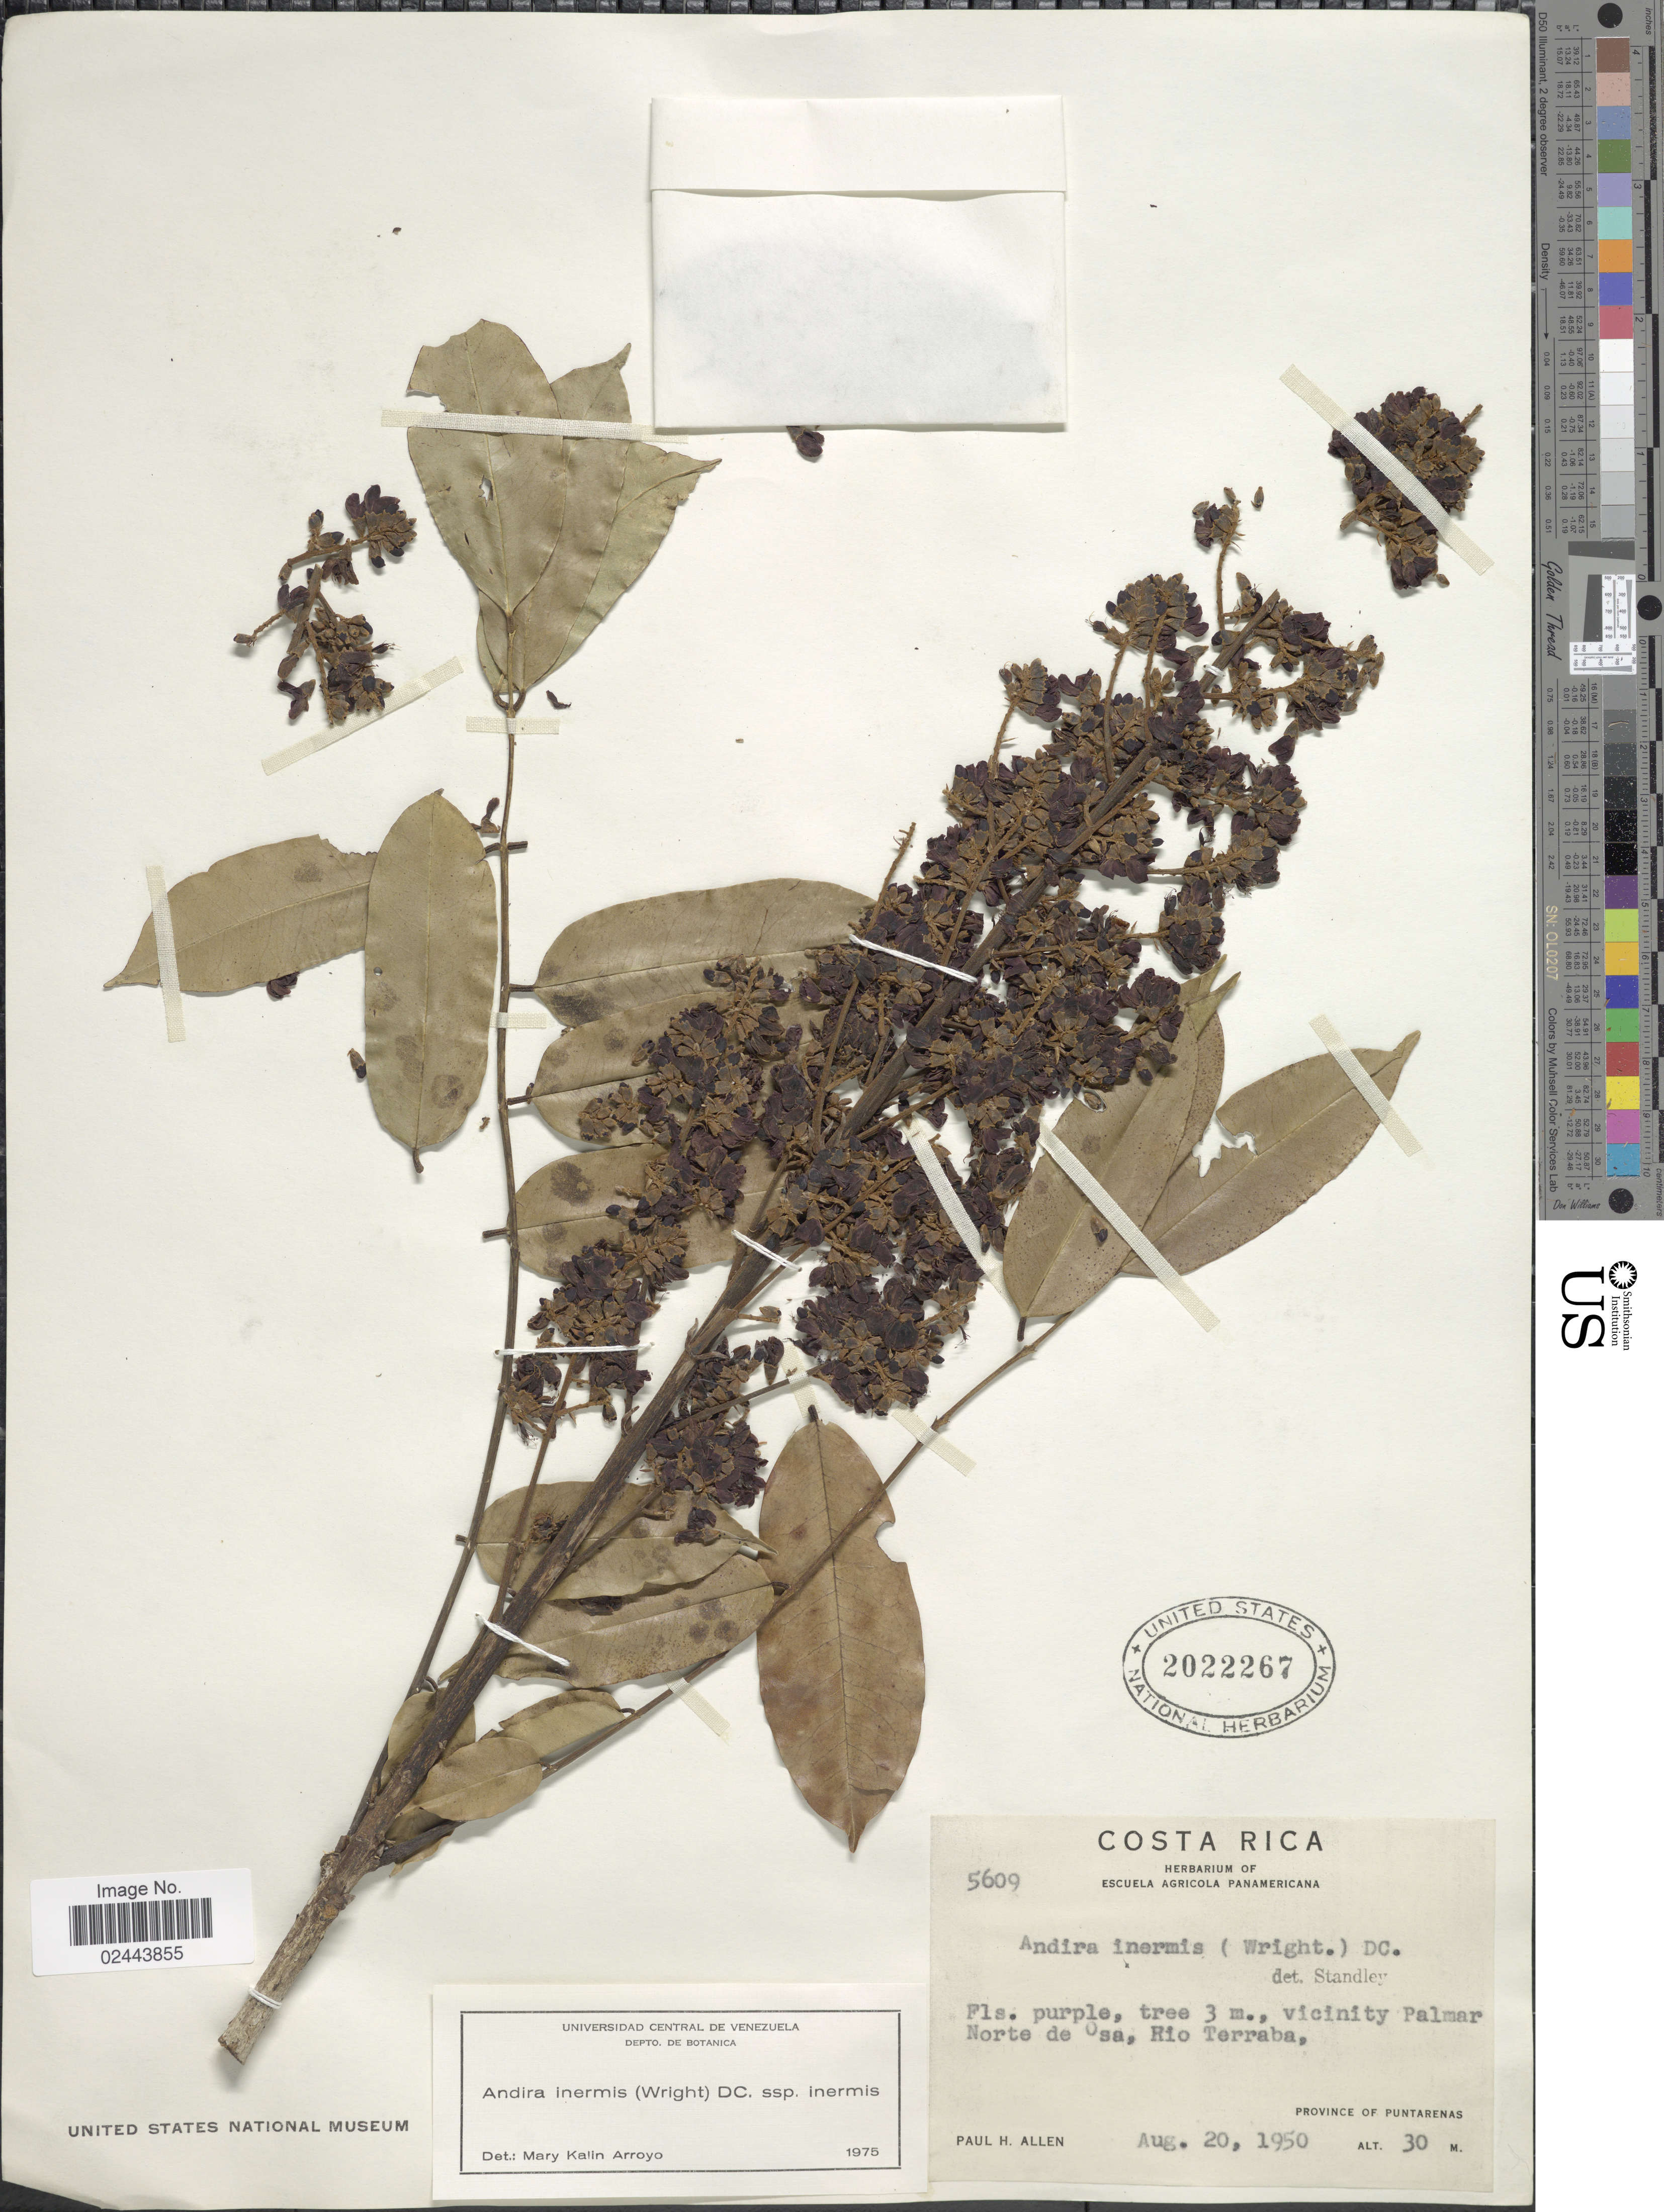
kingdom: Plantae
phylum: Tracheophyta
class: Magnoliopsida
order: Fabales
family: Fabaceae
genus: Andira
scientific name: Andira inermis subsp. inermis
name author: (W. Wright) Kunth ex DC.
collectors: P. H. Allen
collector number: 5609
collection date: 1950-08-20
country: Costa Rica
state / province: Puntarenas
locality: Vicinity of Palmar Norte de Osa, Rio Terraba.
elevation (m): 30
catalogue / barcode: US 2022267